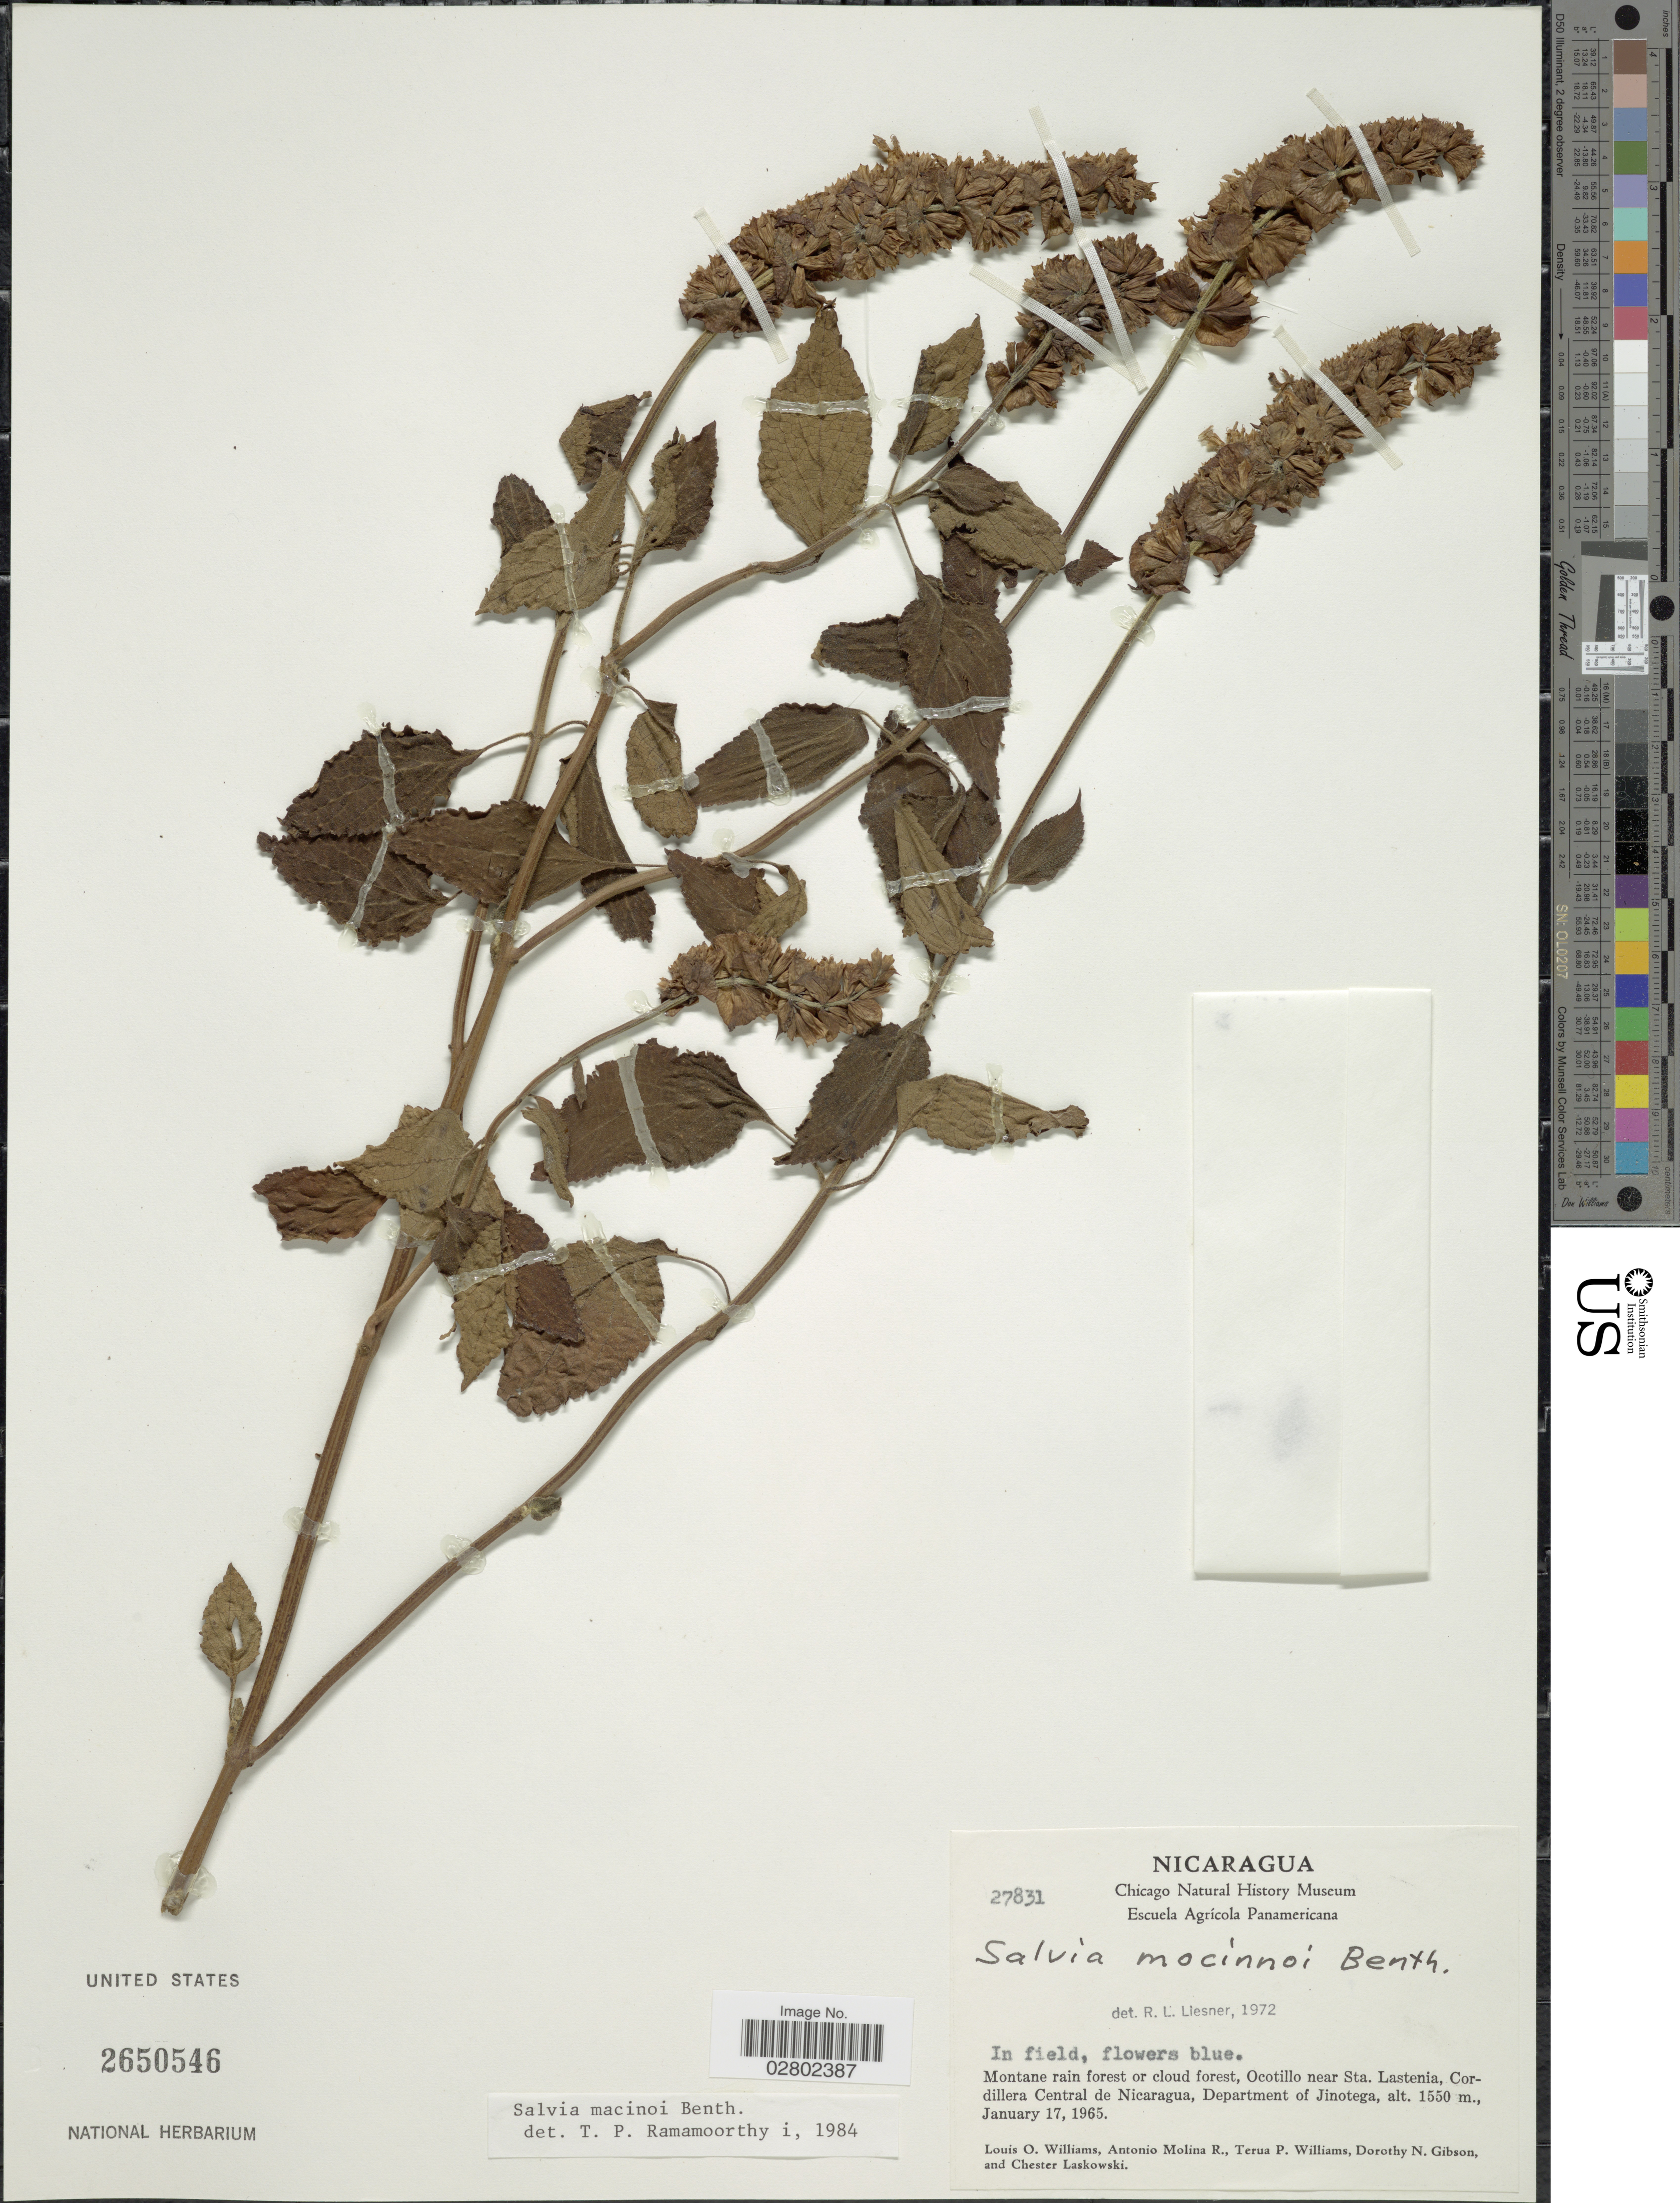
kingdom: Plantae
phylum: Tracheophyta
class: Magnoliopsida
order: Lamiales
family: Lamiaceae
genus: Salvia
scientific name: Salvia mocinoi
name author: Benth.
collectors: L. O. Williams, A. Molina R., T. P. Williams, D. N. Gibson & C. Laskowski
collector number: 27831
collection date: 1965-01-17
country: Nicaragua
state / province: Jinotega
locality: Montane rain forest or cloud forest, Ocotillo near Sta. Lastenia, Cordillera Central de Nicaragua, Department of Jinotega.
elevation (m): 1550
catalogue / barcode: US 2650546